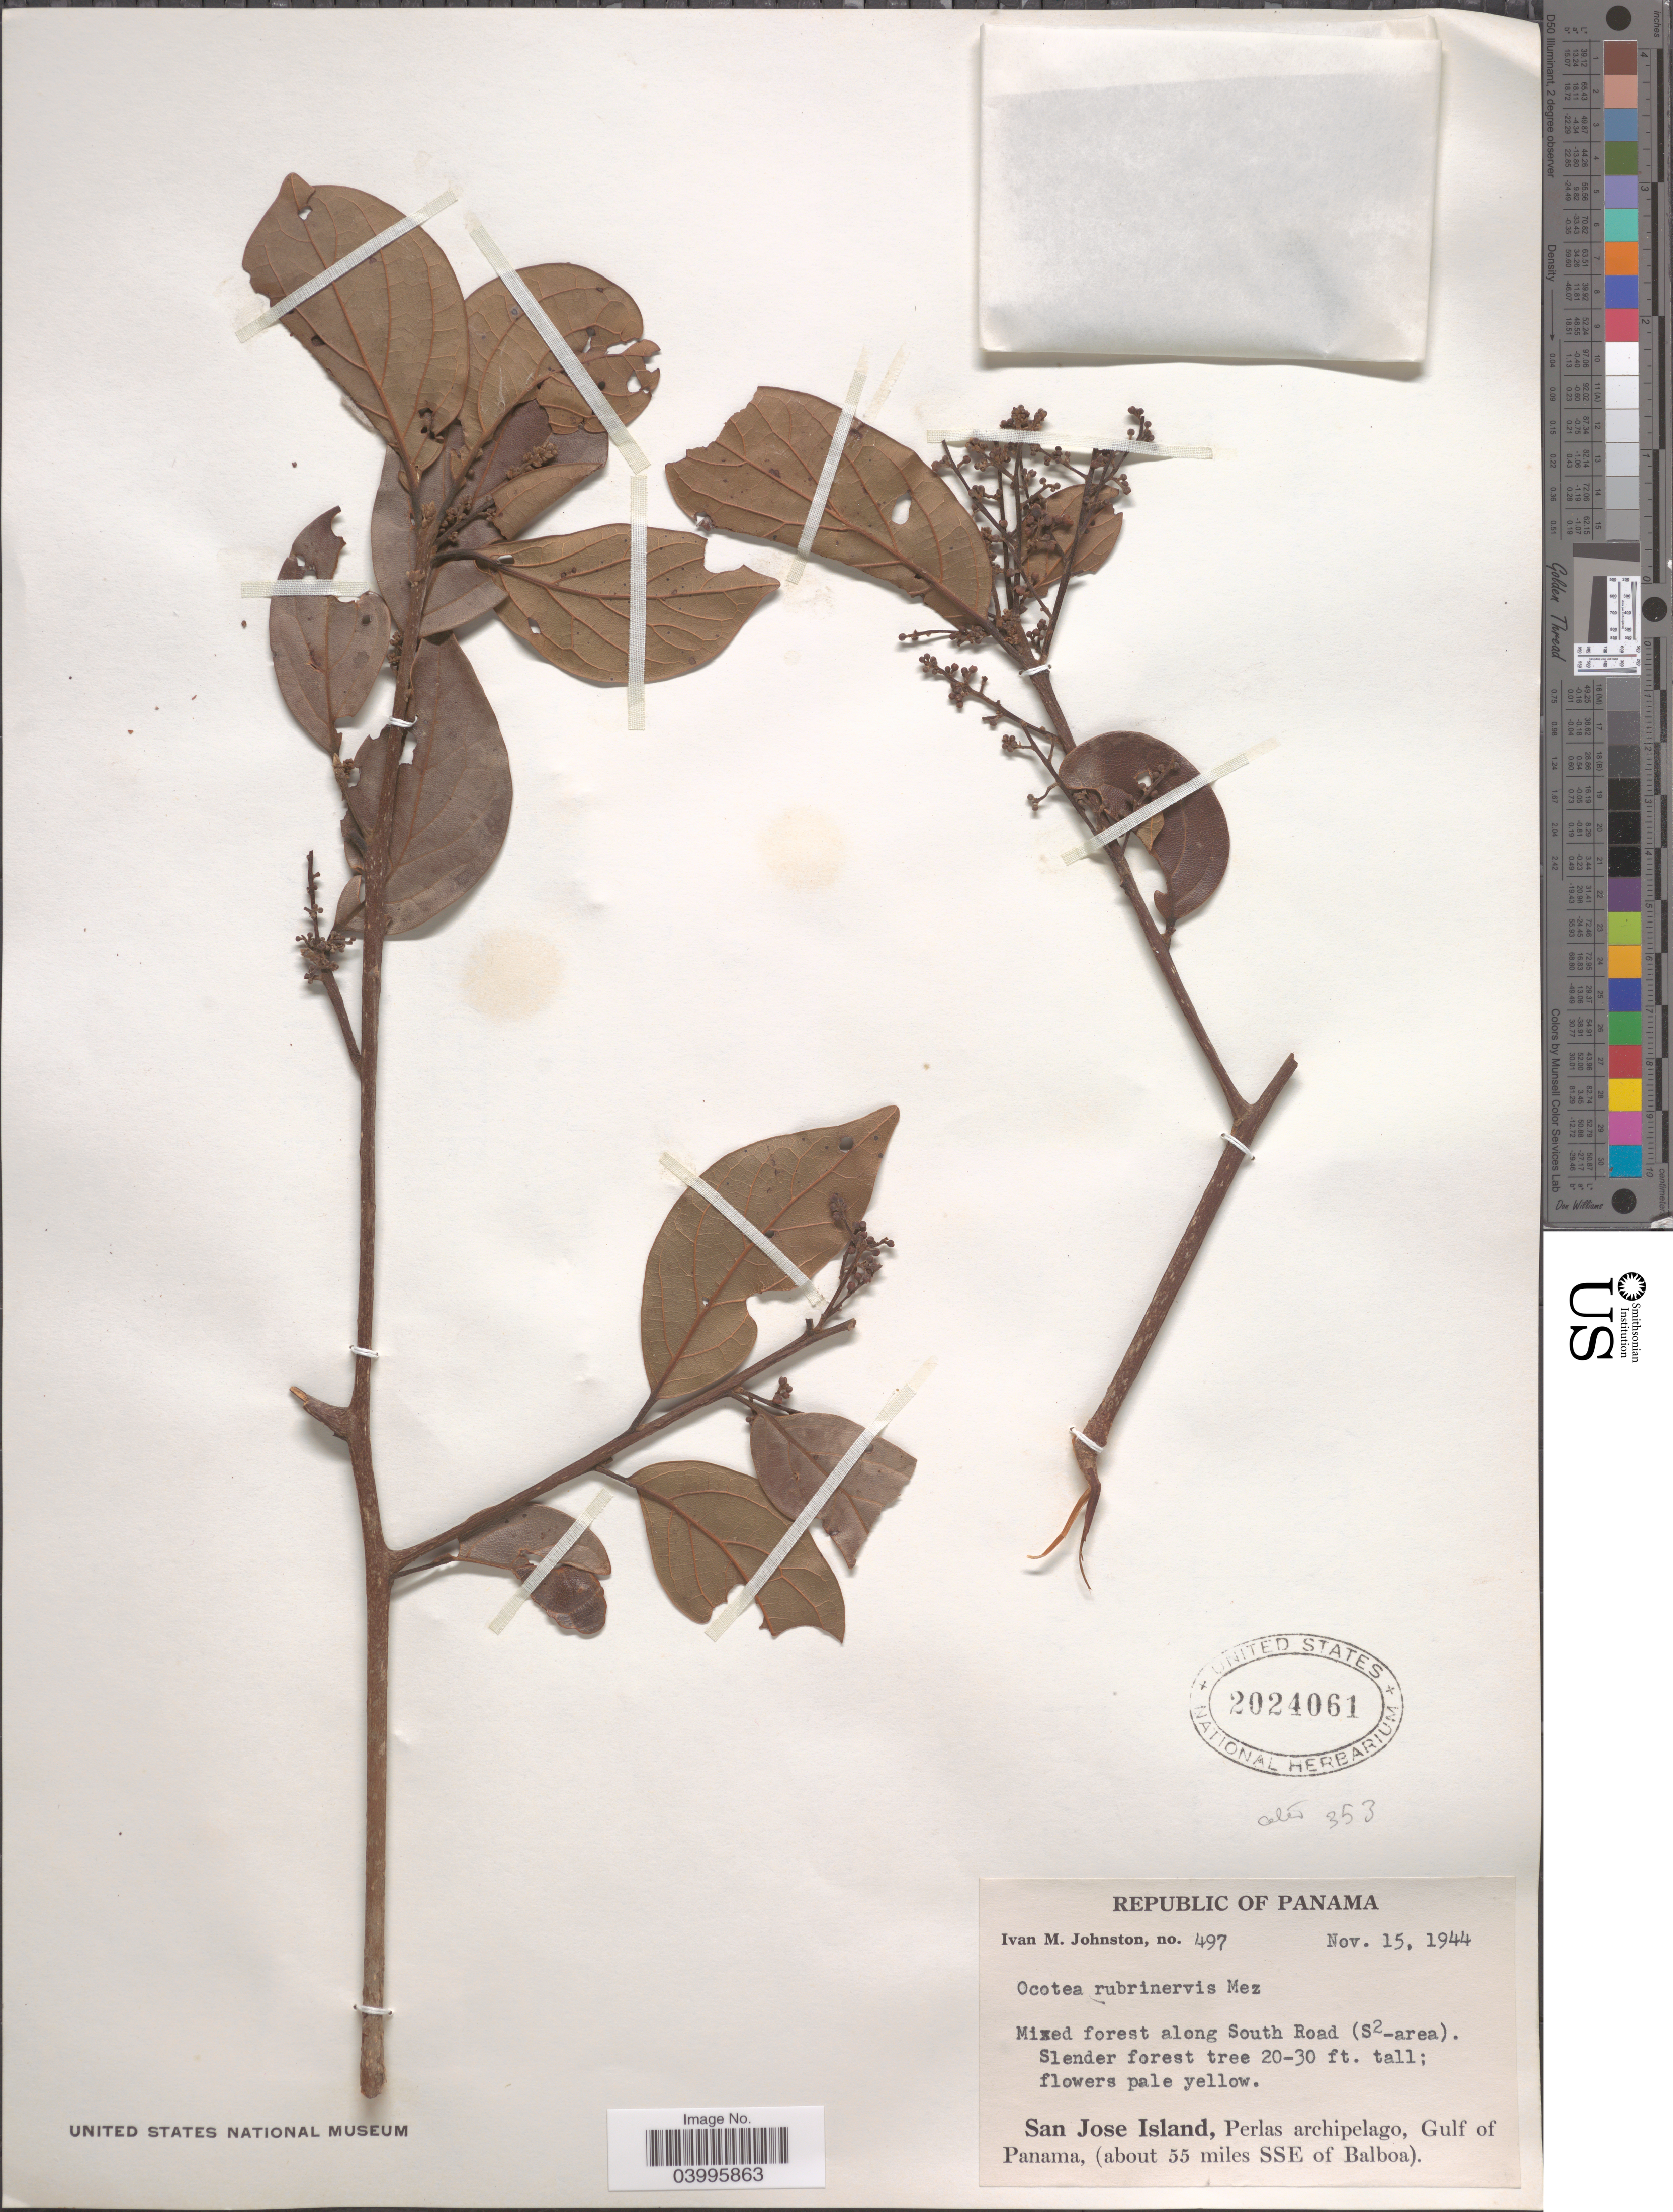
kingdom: Plantae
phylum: Tracheophyta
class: Magnoliopsida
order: Laurales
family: Lauraceae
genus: Ocotea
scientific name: Ocotea rubrinervis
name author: Mez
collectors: I.M. Johnston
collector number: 497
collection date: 1944-11-15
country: Panama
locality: Republic of Panama. Mixed forest along South Road (S2-area). San Jose Island, Perlas Archipelago, Gulf of Panama, (about 55 miles SSE of Balboa).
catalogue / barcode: US 2024061